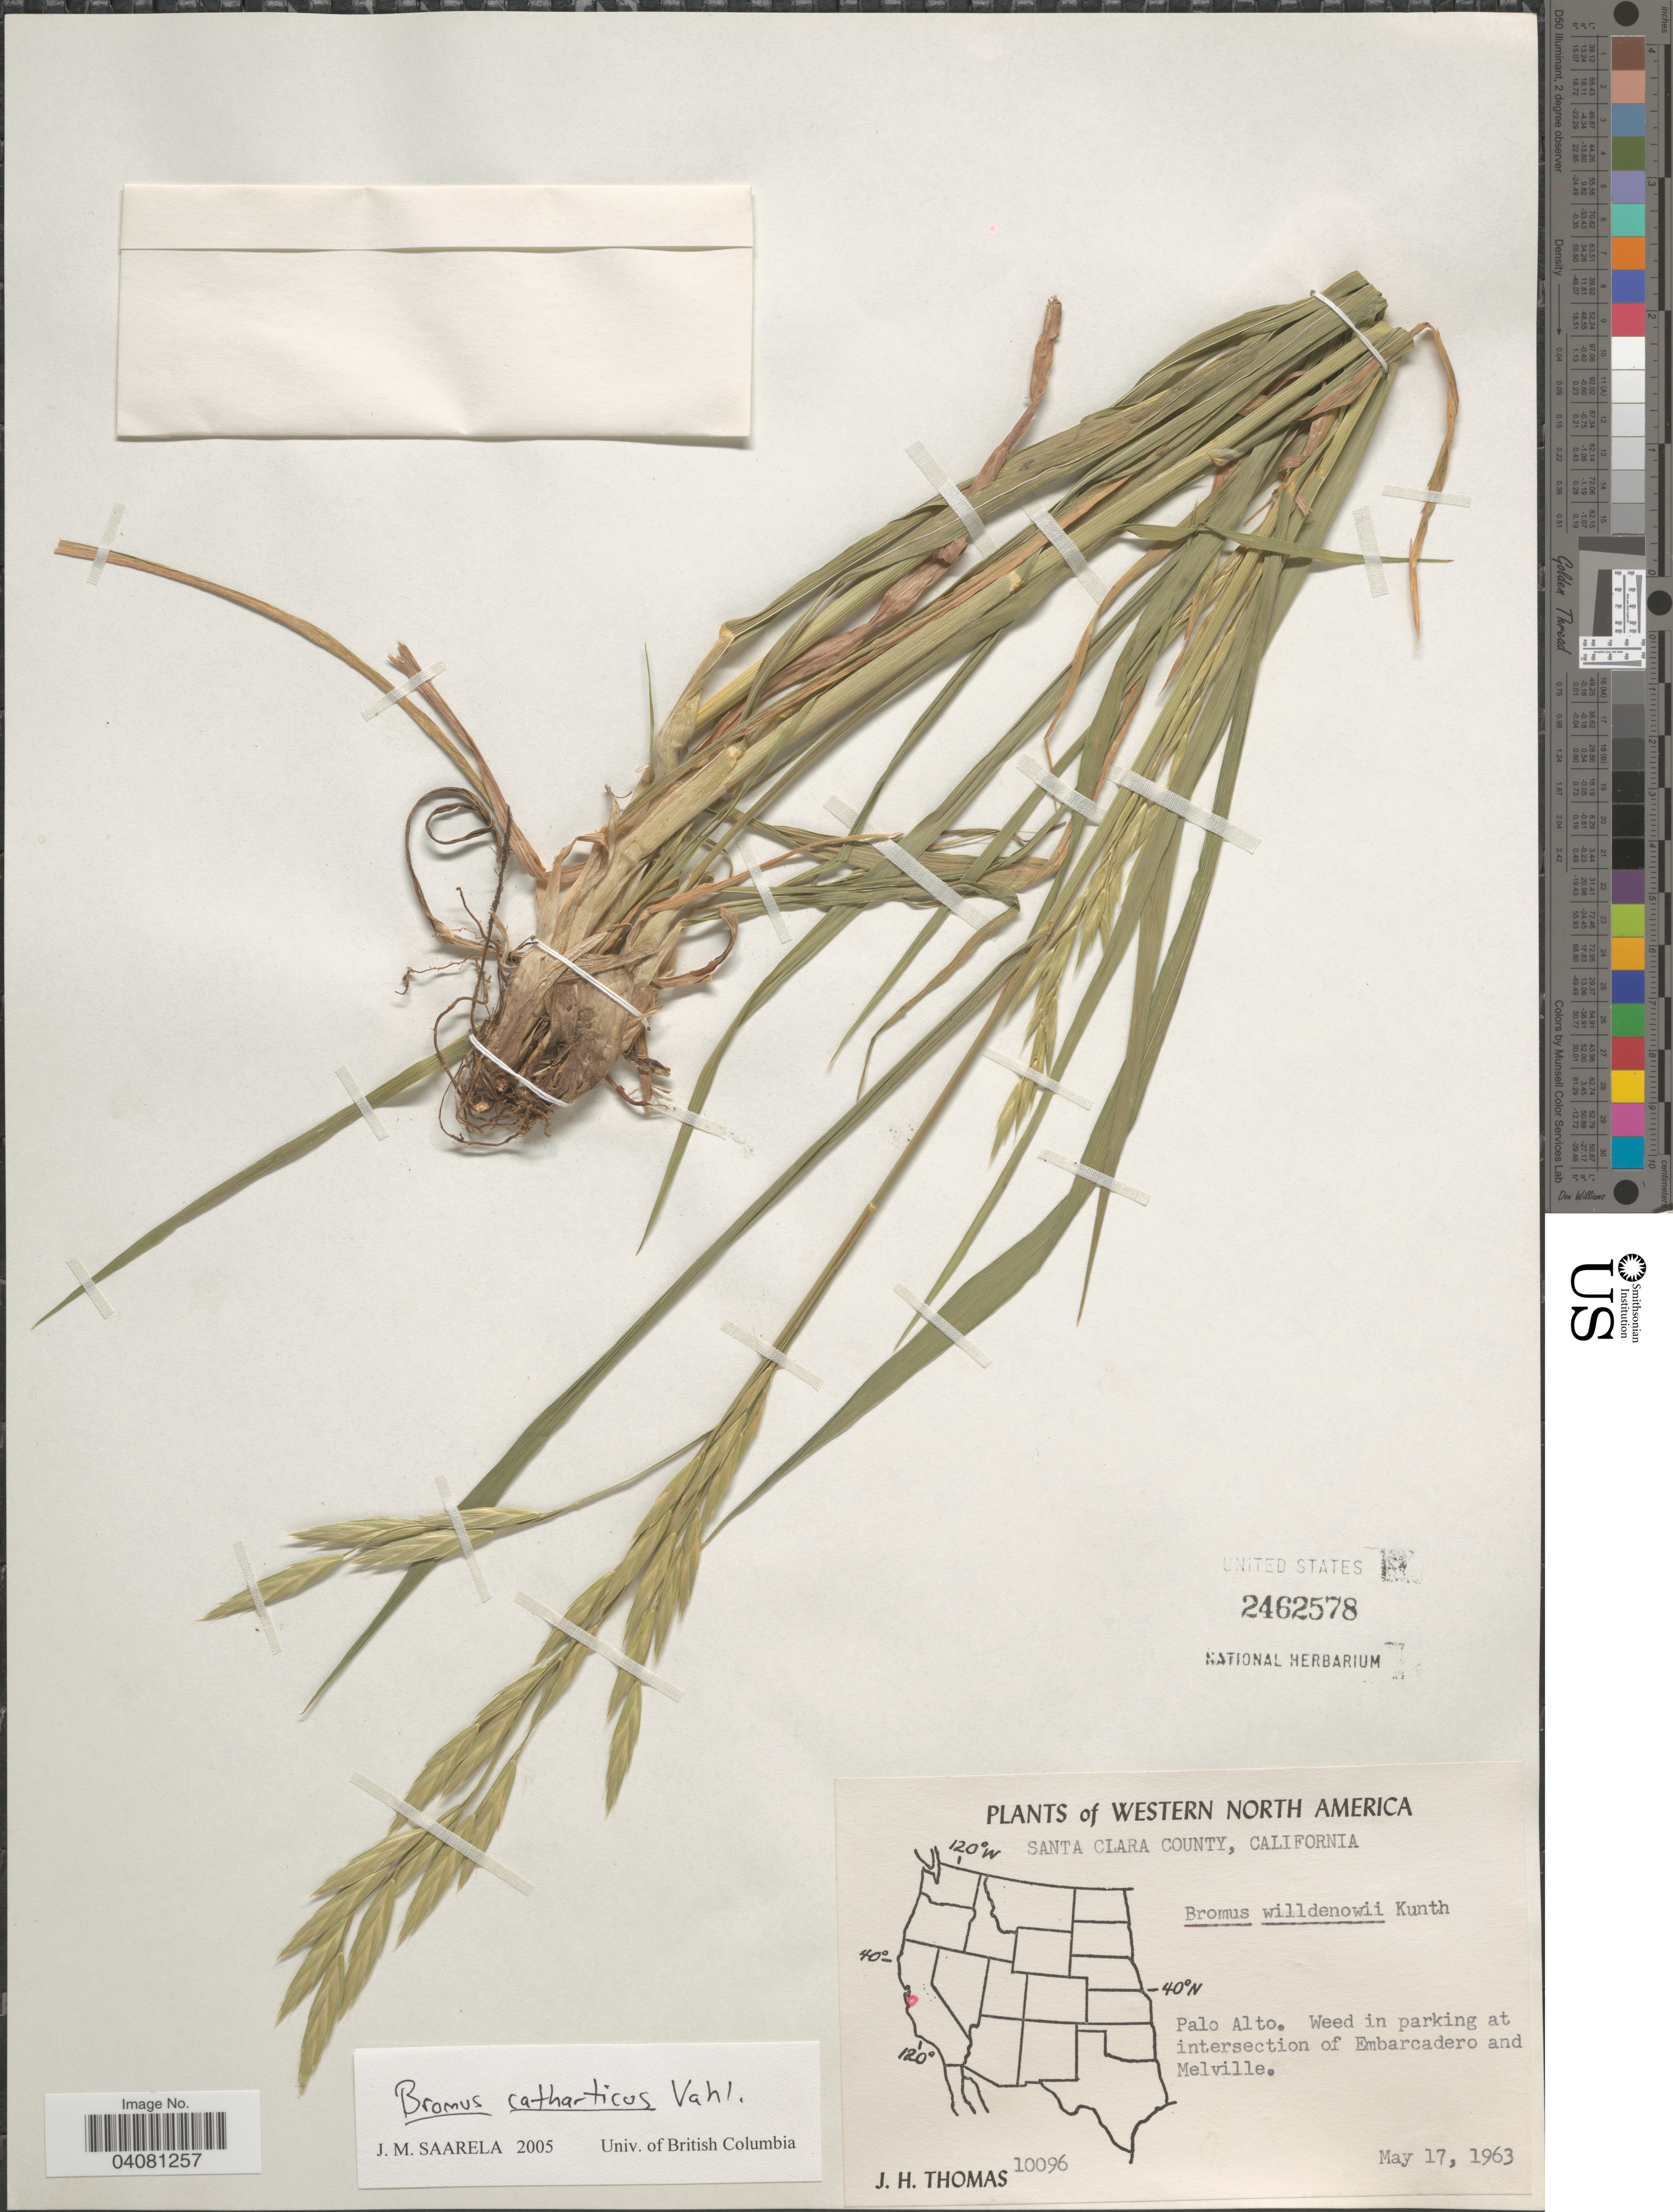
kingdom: Plantae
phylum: Tracheophyta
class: Liliopsida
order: Poales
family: Poaceae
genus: Bromus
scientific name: Bromus catharticus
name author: Vahl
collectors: J. H. Thomas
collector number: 10096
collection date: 1963-05-17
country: United States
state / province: California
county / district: Santa Clara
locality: Western North America. Santa Clara County. Palo Alto. Weed in parking at intersection of Embarcadero and Melville.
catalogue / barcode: US 2462578